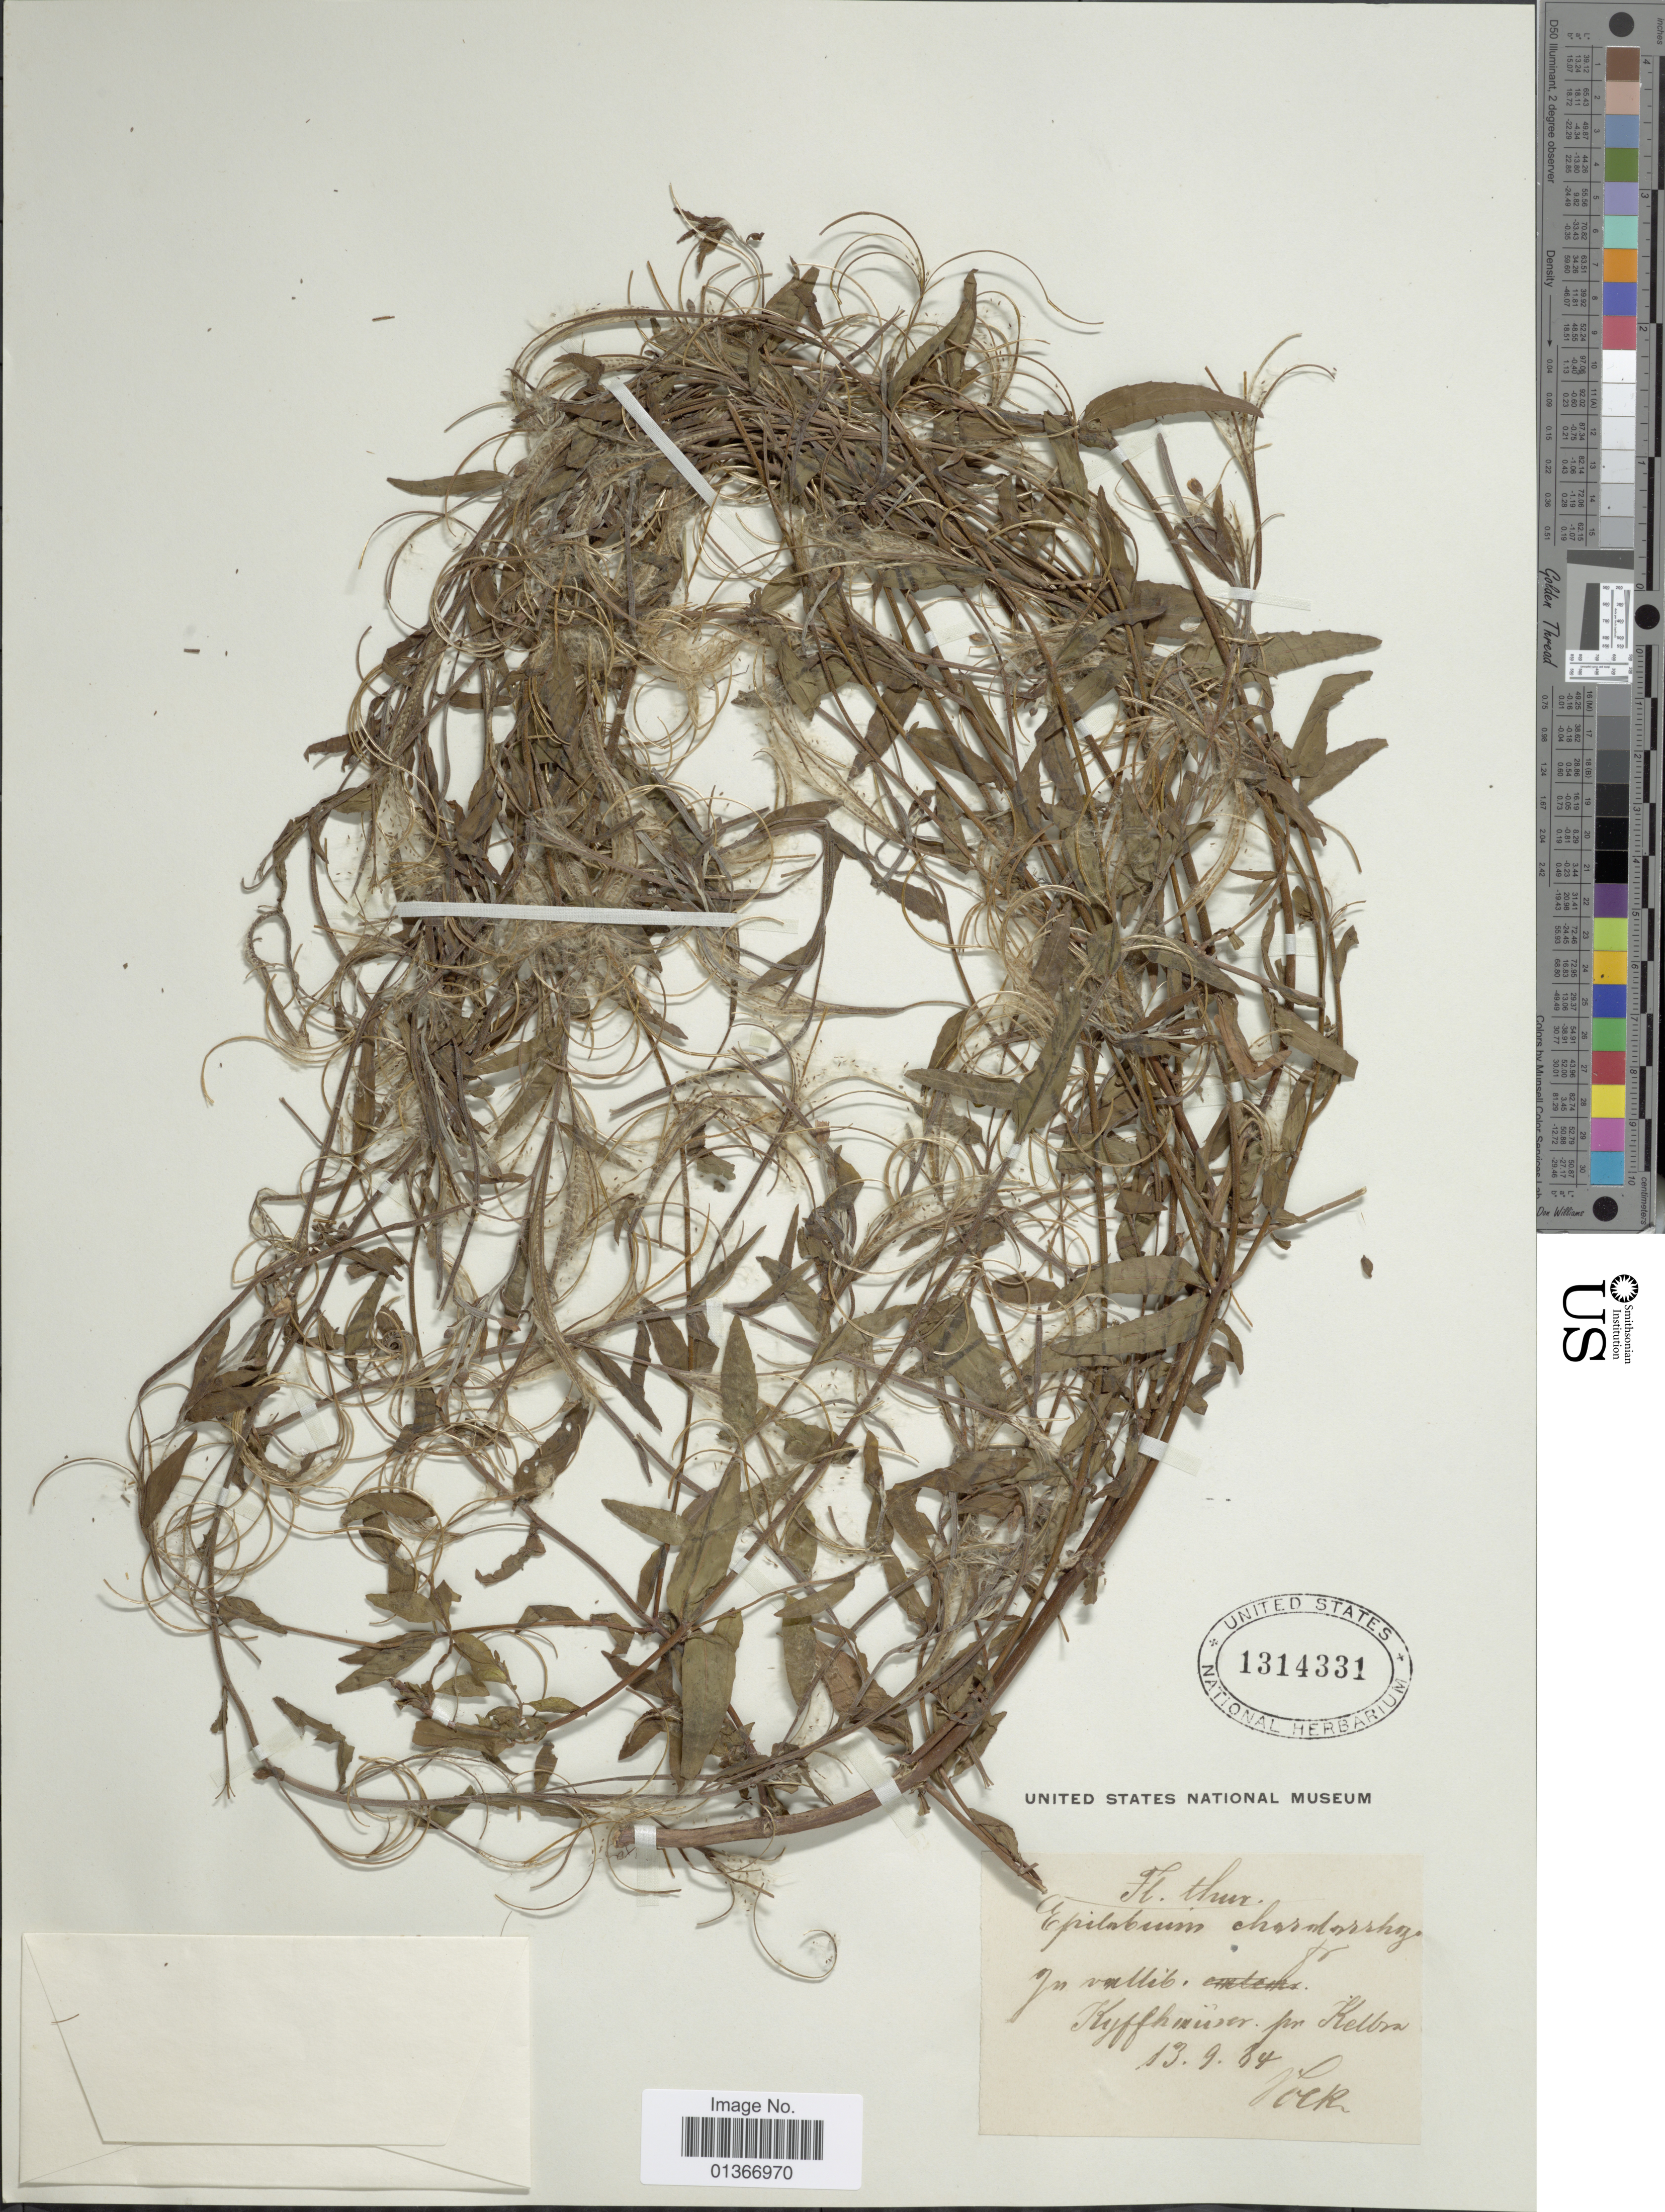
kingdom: Plantae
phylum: Tracheophyta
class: Magnoliopsida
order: Myrtales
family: Onagraceae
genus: Epilobium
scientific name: Epilobium obscurum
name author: Schreb.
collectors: -. Vocke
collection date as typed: Transcribed d/m/y: 13/9/34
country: Germany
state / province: Sachsen-Anhalt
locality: In vallib. Kyffhaeuser pr. Kelbra. [interpreted]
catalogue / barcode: US 1314331